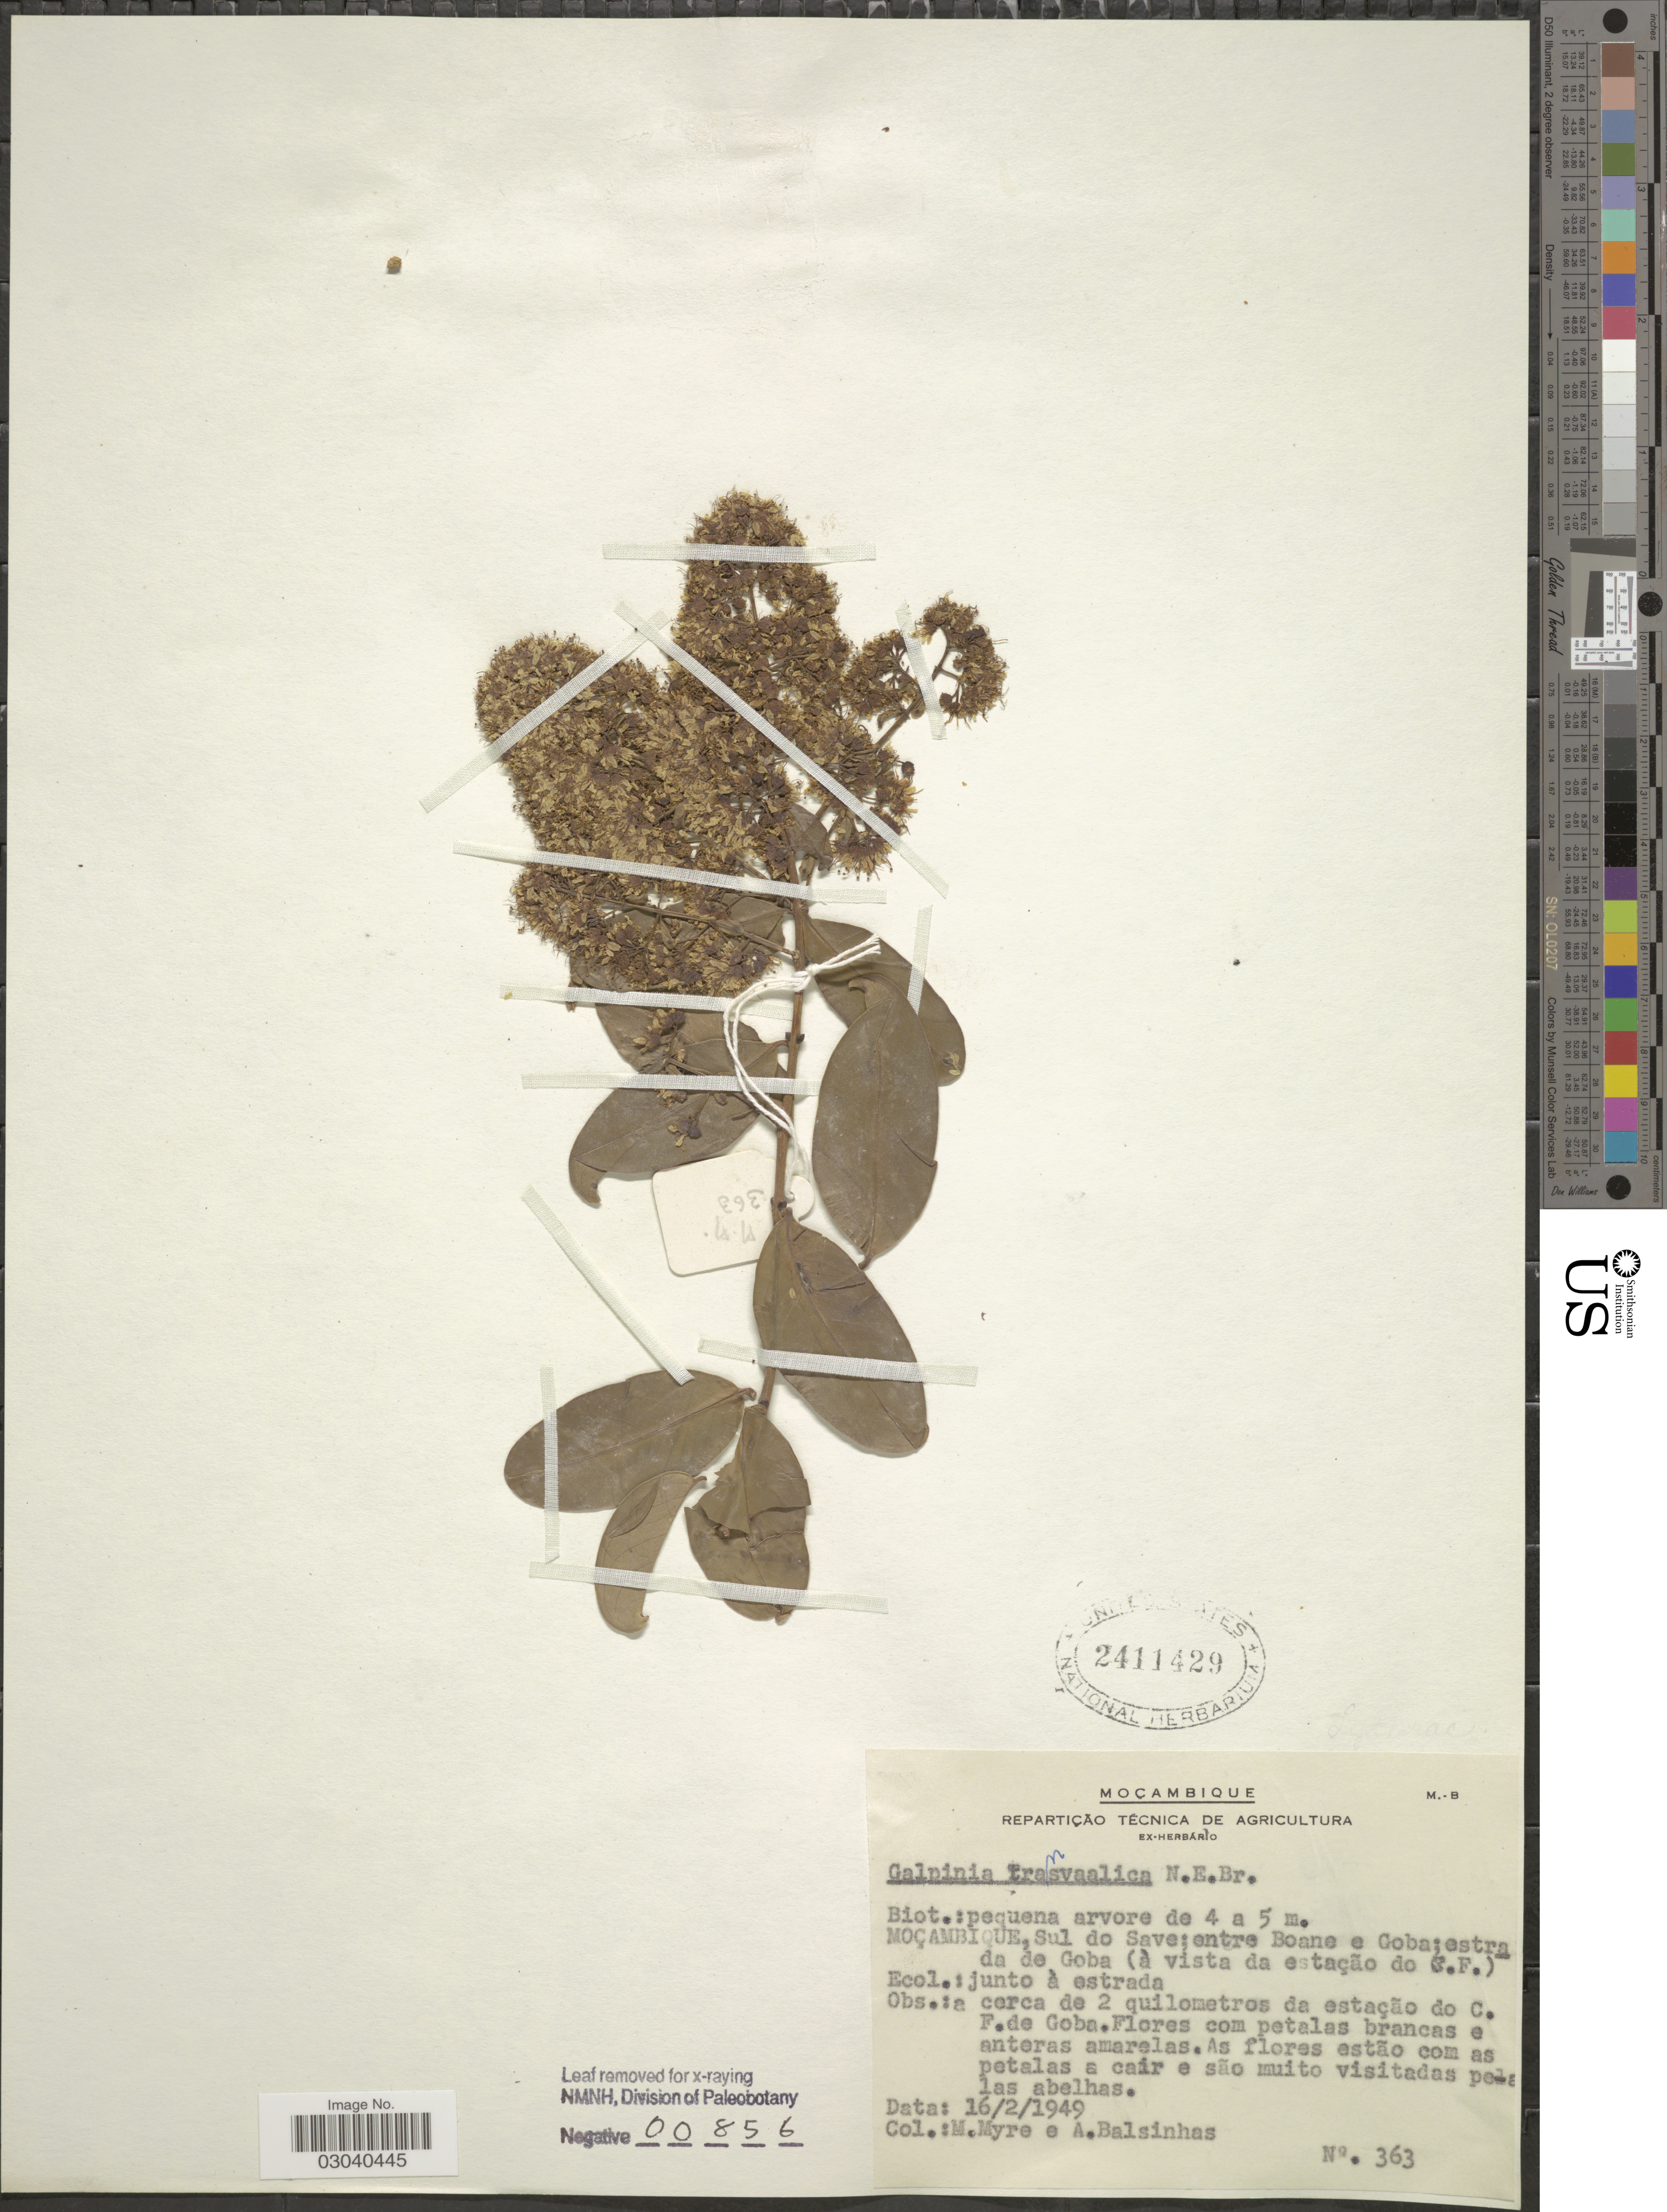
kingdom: Plantae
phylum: Tracheophyta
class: Magnoliopsida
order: Myrtales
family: Lythraceae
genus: Galpinia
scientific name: Galpinia transvaalica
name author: N.E. Br.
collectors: Myre, M. & A. A. Balsinhas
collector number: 363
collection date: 1949-02-16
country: Mozambique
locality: Sul do Save; entre Boane e Coba; estrada de Goba (à vista da estação do S.F.).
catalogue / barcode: US 2411429